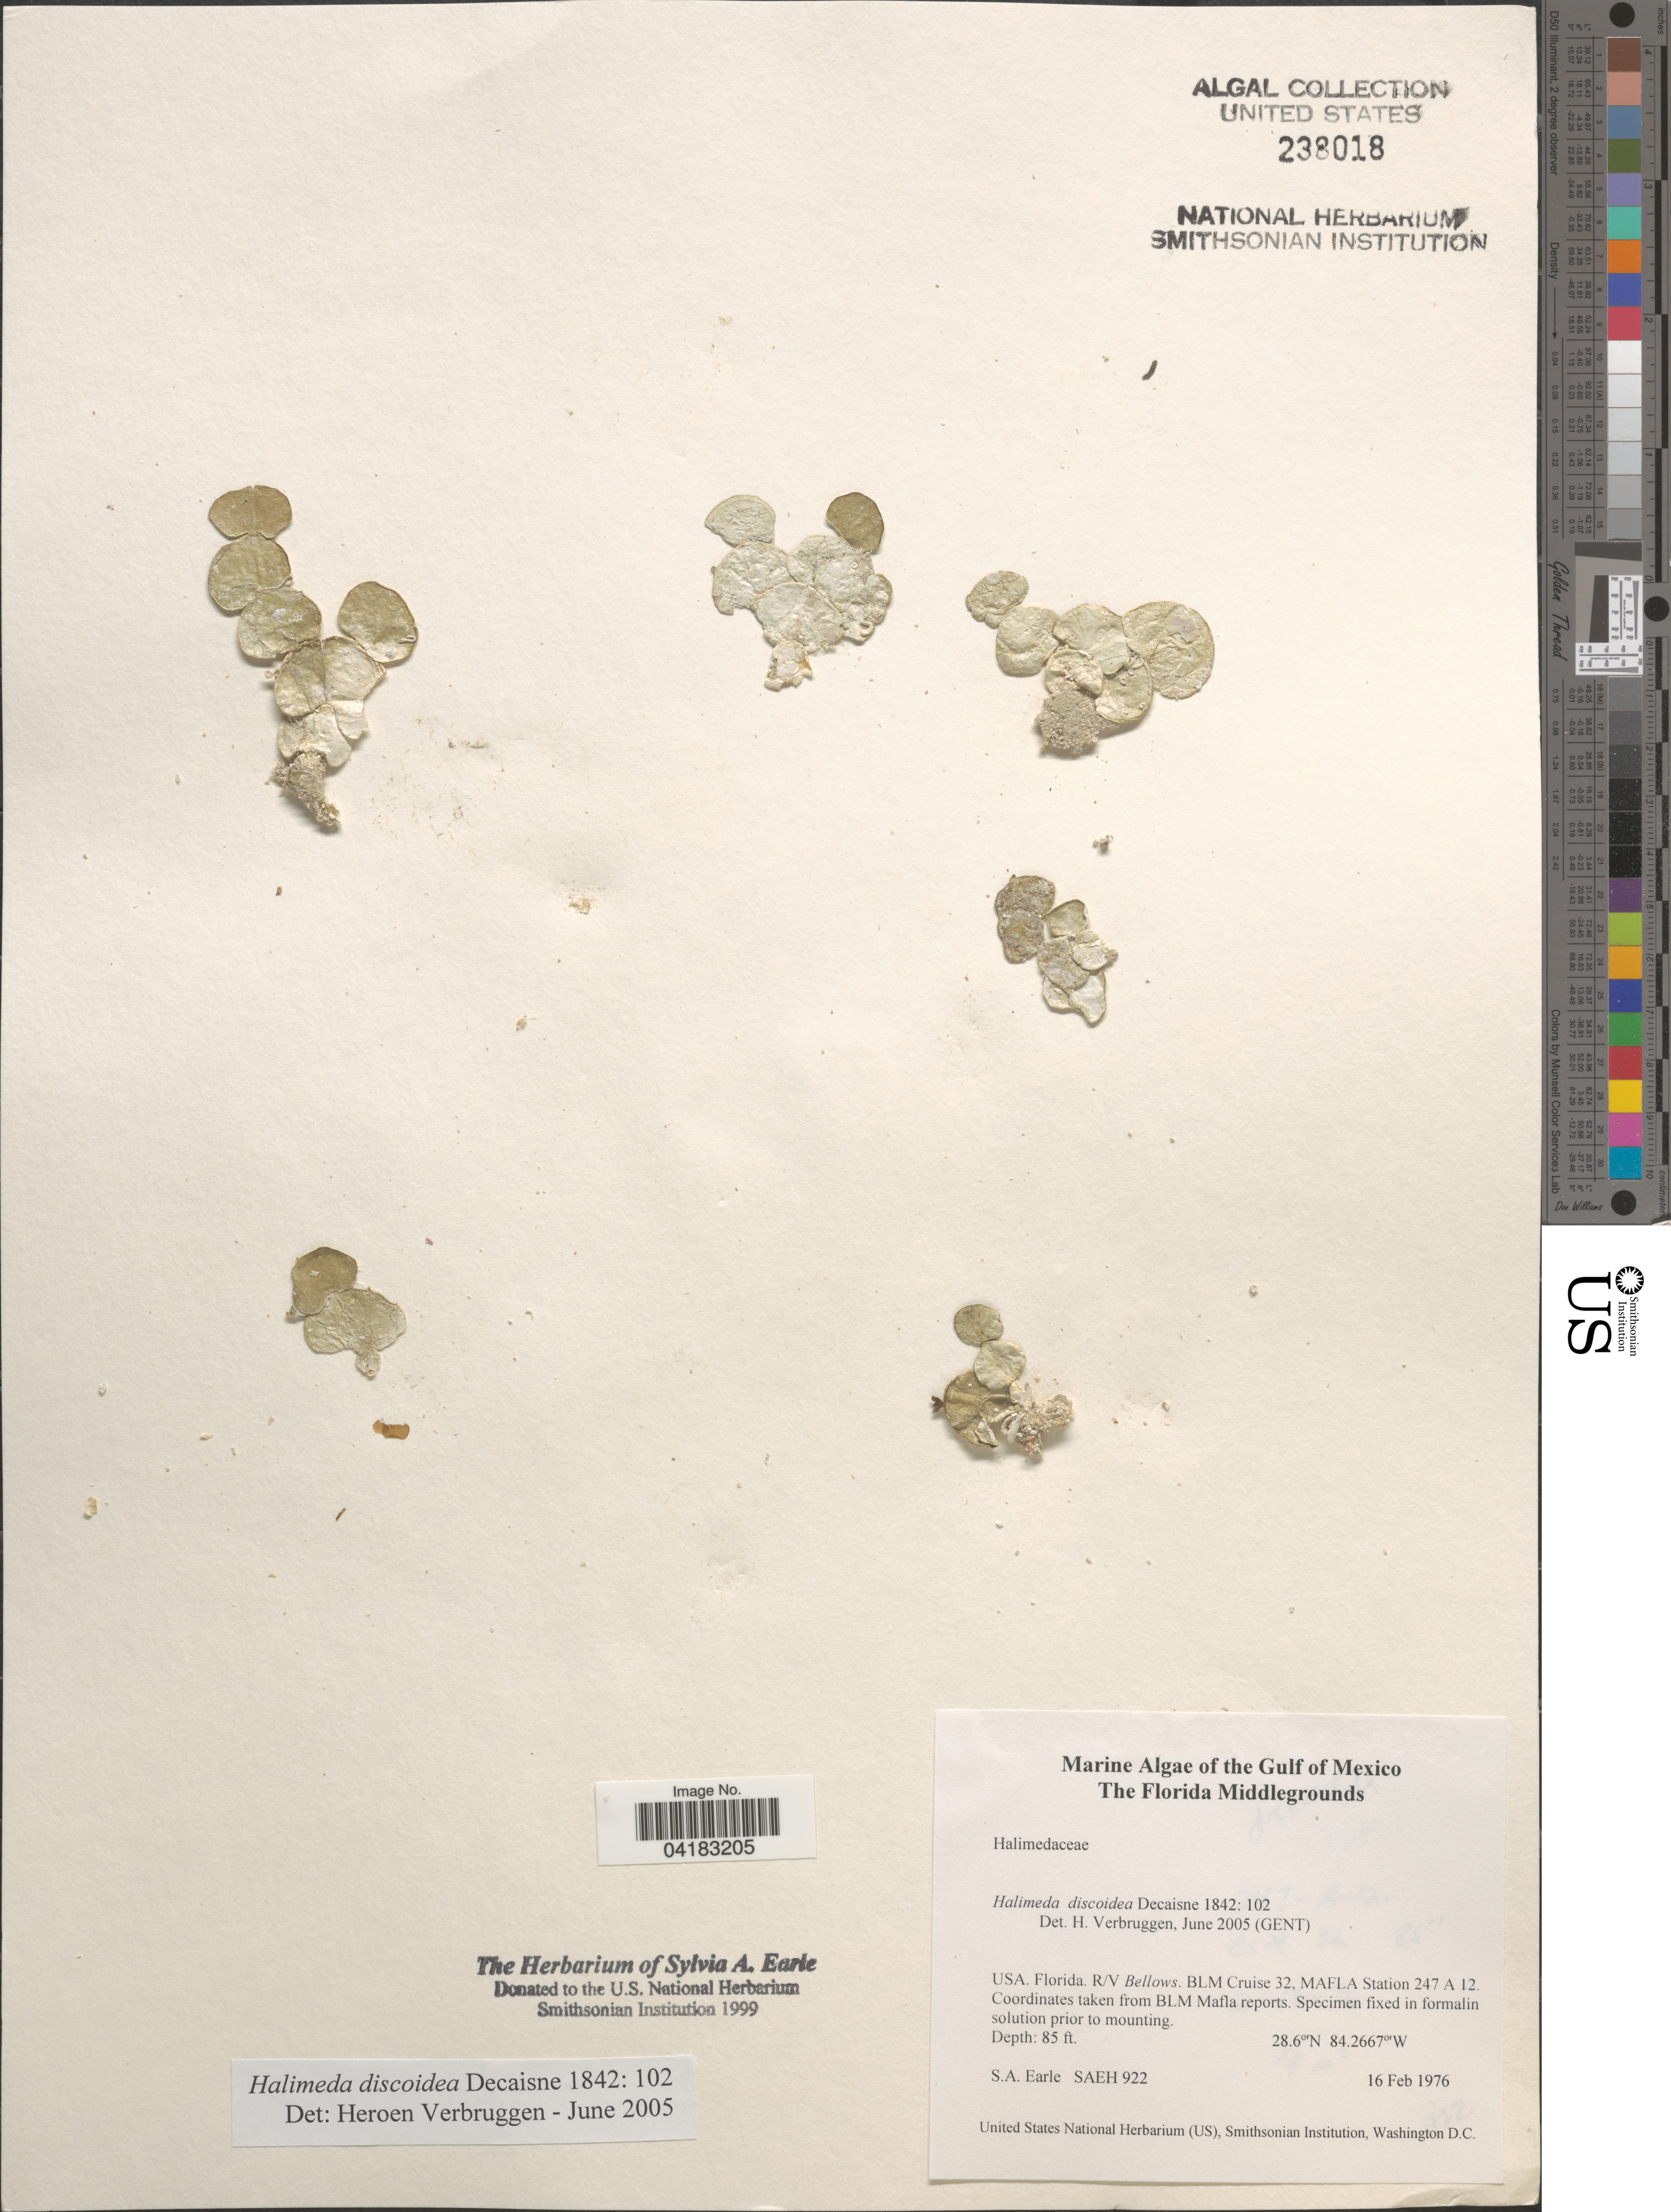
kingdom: Plantae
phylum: Chlorophyta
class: Ulvophyceae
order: Bryopsidales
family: Halimedaceae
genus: Halimeda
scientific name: Halimeda discoidea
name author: Decne.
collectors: S. A. Earle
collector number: SAEH922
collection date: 1976-02-16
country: United States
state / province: Florida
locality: Gulf of Mexico. The Florida Middlegrounds. R/V Bellows. BLM Cruise 32, MAFLA Station 247 A 12.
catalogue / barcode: US 238018